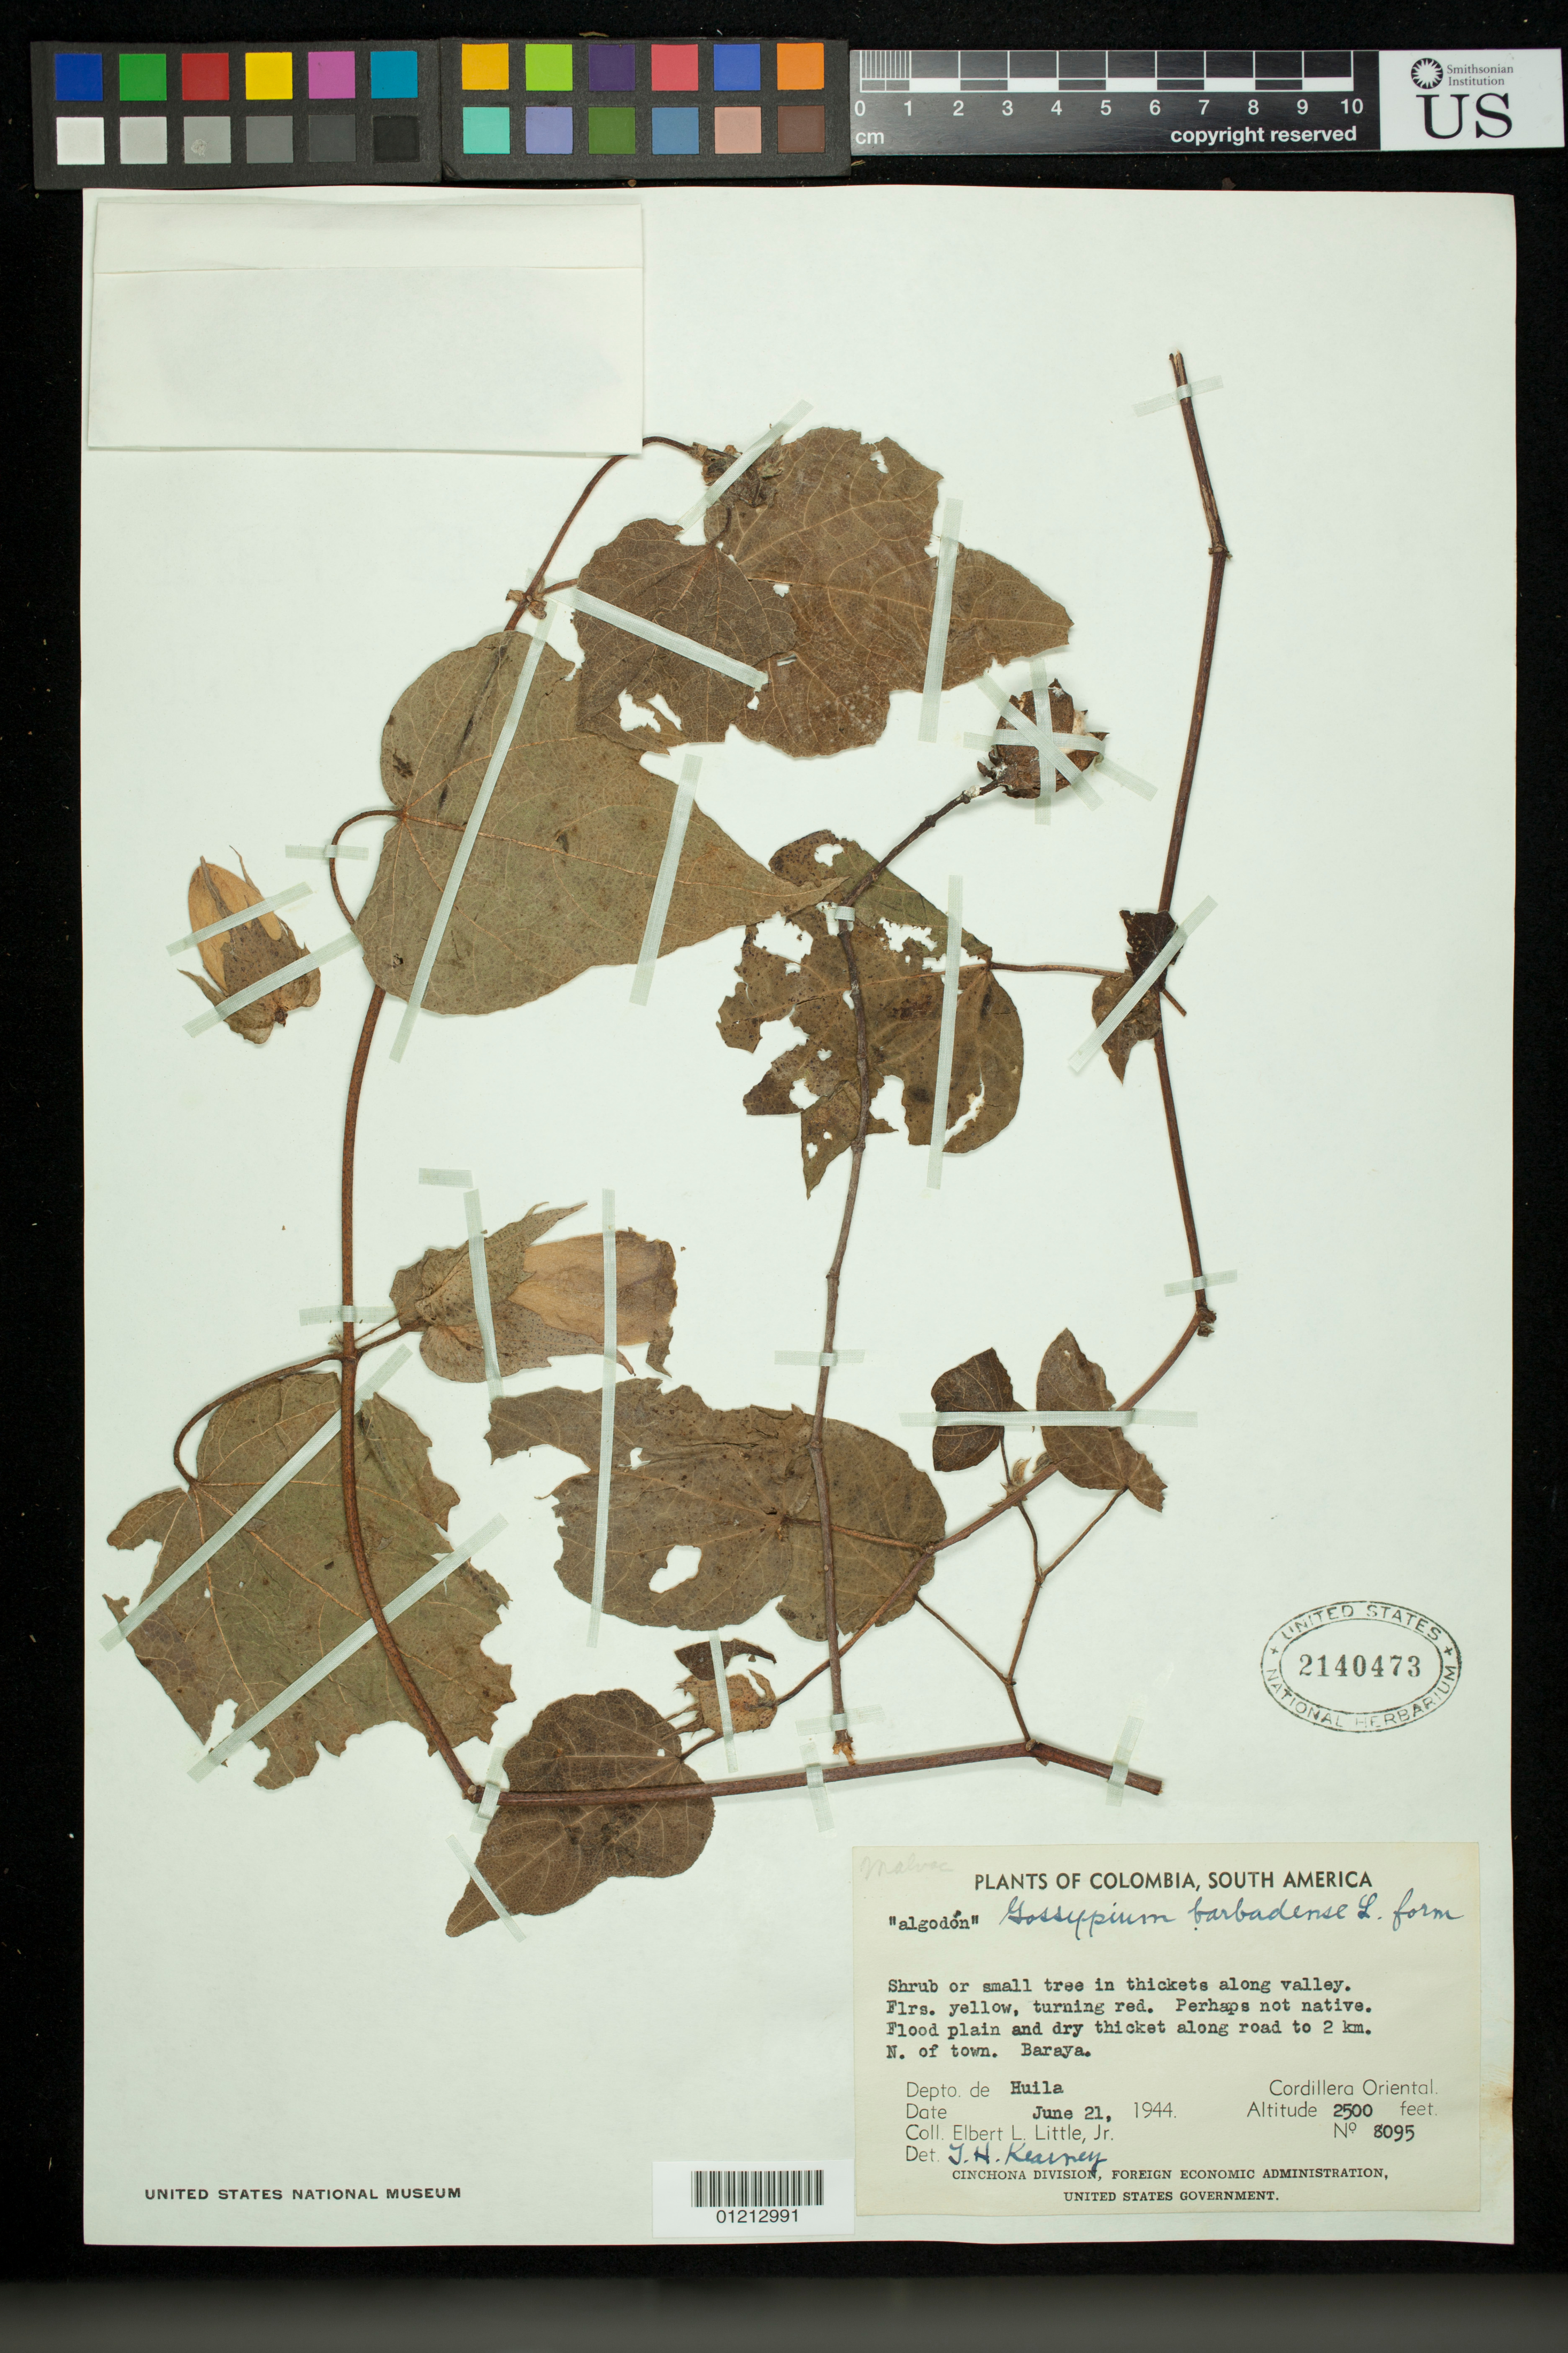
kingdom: Plantae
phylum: Tracheophyta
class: Magnoliopsida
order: Malvales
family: Malvaceae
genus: Gossypium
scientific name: Gossypium hirsutum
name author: L.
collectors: E. L. Little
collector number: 8095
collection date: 1944-06-21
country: Colombia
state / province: Huila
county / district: Baraya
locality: Cordillera Oriental. Shrub or small tree in thickets along valley. Flood plain and dry thicket along road to 2 km. N. of town. Baraya.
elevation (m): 762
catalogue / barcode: US 2140473